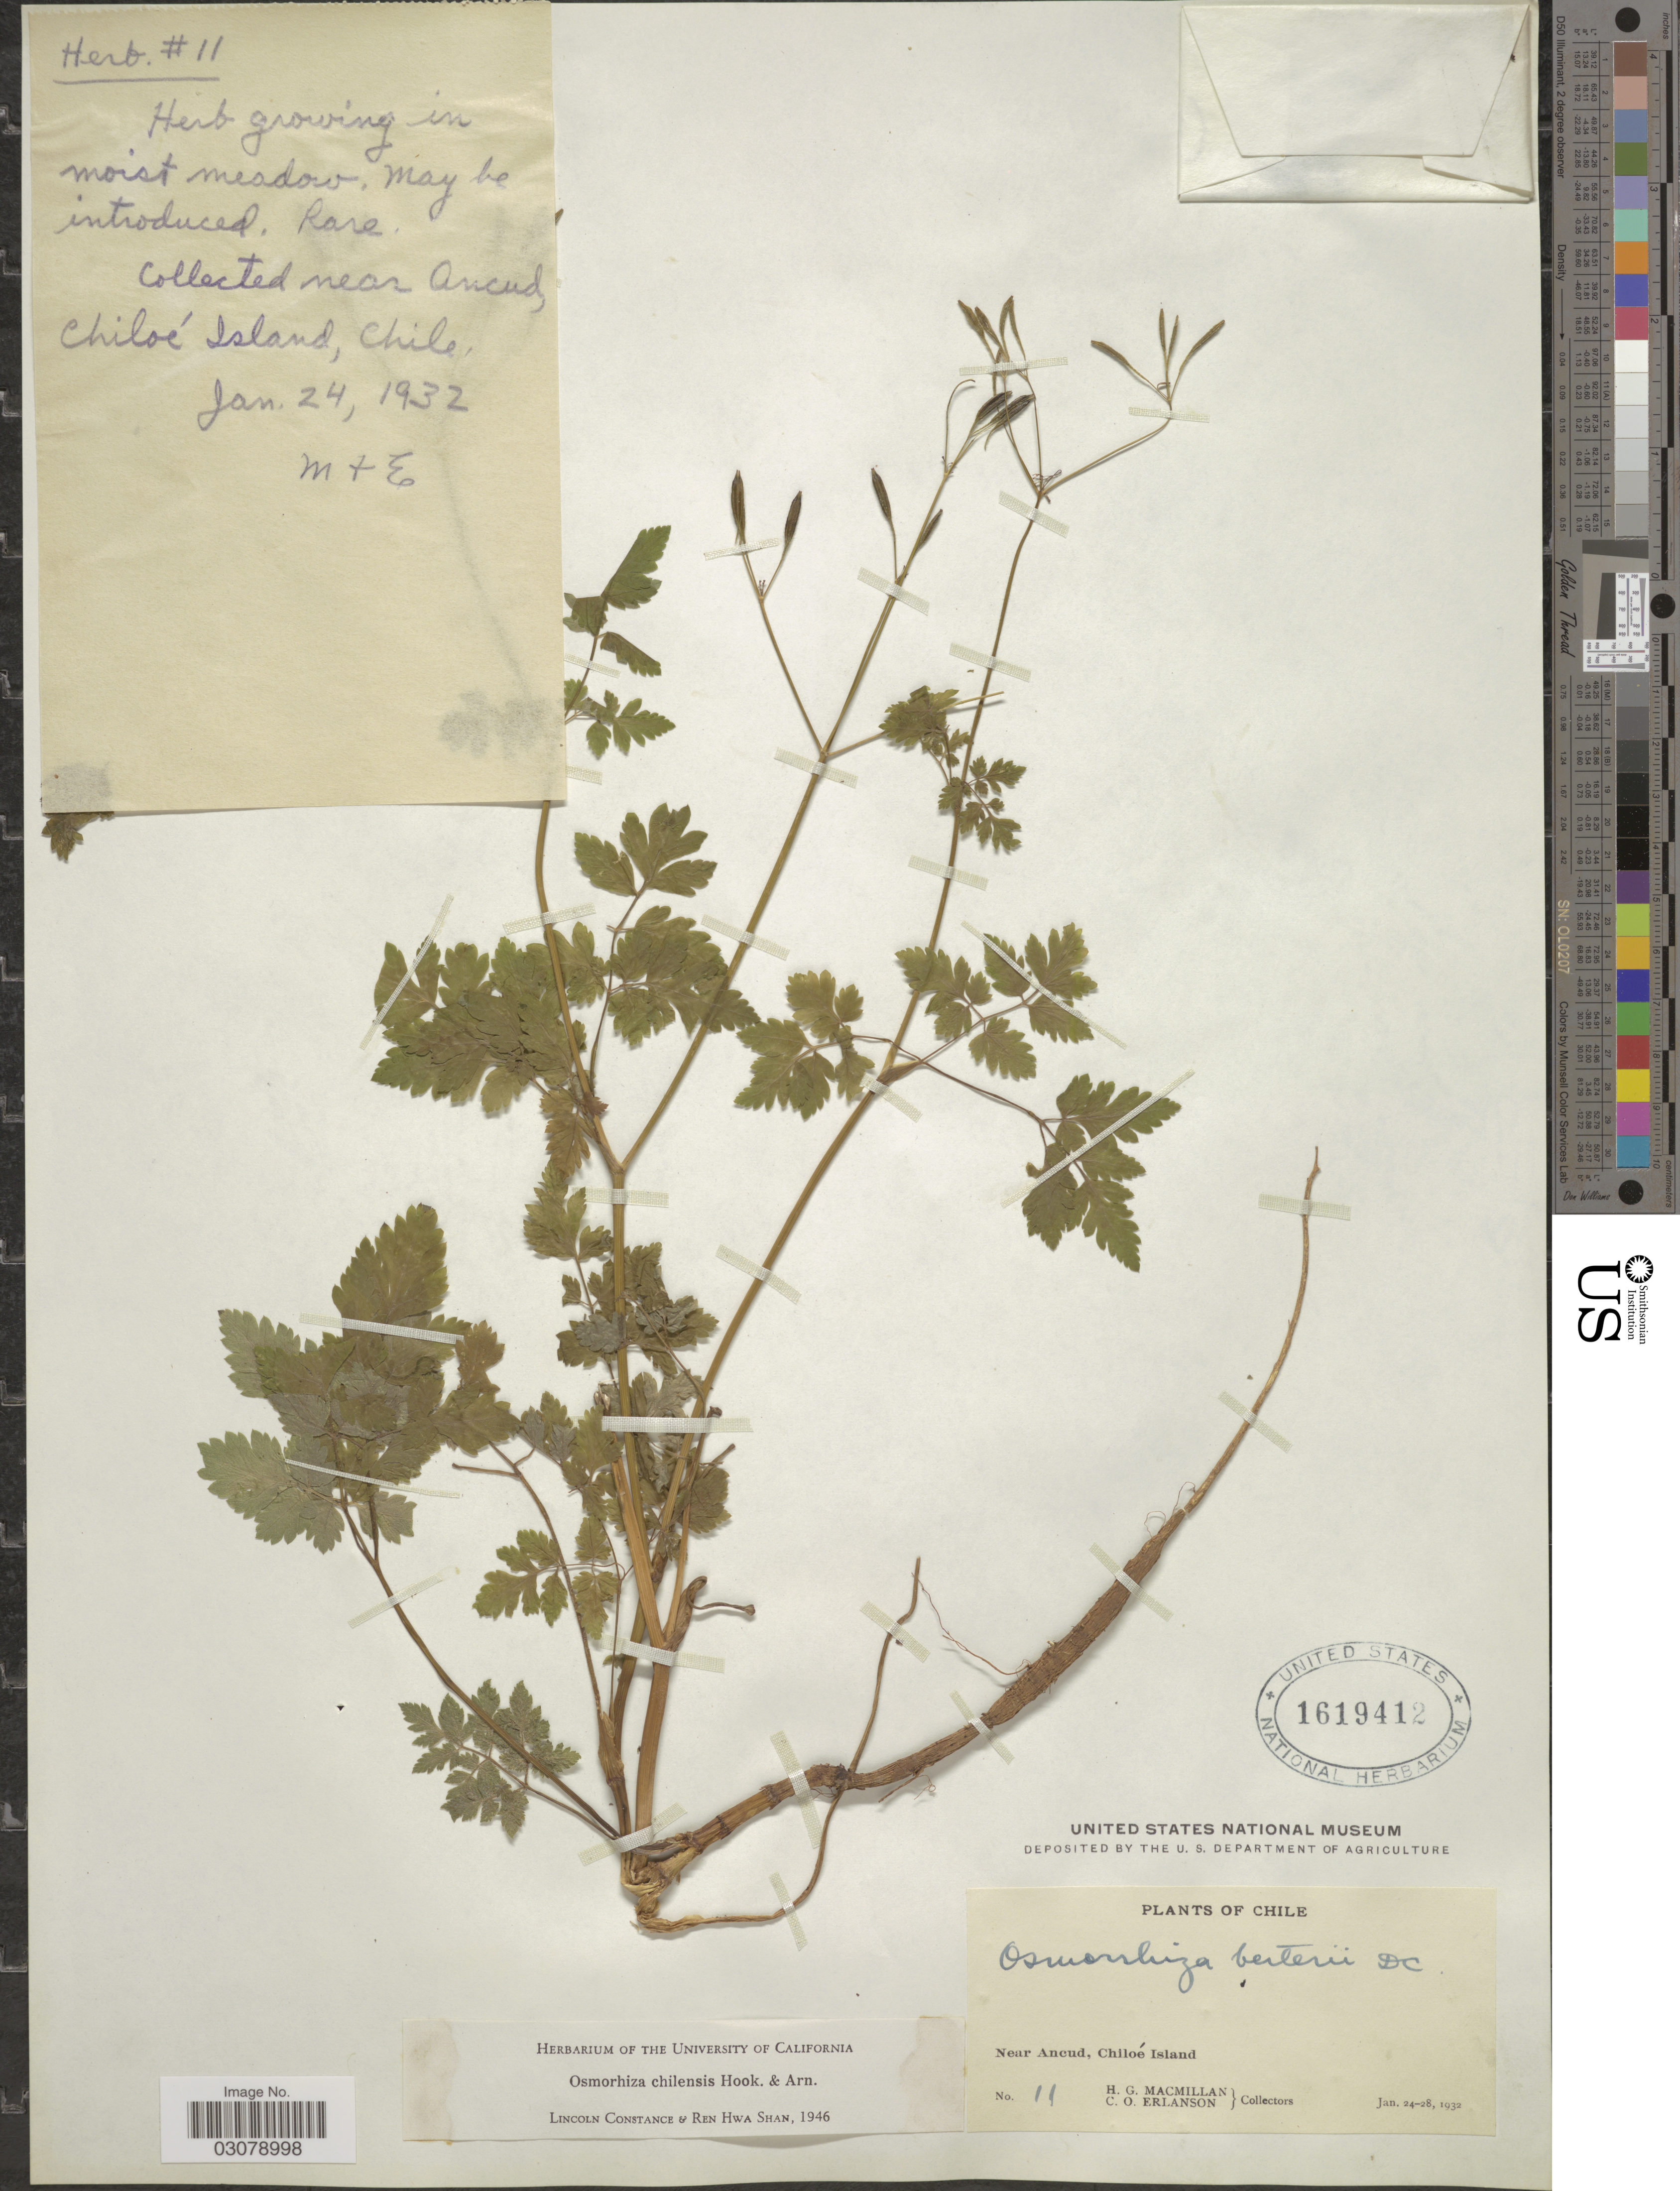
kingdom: Plantae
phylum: Tracheophyta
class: Magnoliopsida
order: Apiales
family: Apiaceae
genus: Osmorhiza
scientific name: Osmorhiza chilensis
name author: Hook. & Arn.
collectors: H. MacMillan & C. O. Erlanson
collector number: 11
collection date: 1932-01-24/1932-01-28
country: Chile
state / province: Arica y Parinacota (XV)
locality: Near Ancud, Chiloé Island.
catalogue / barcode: US 1619412